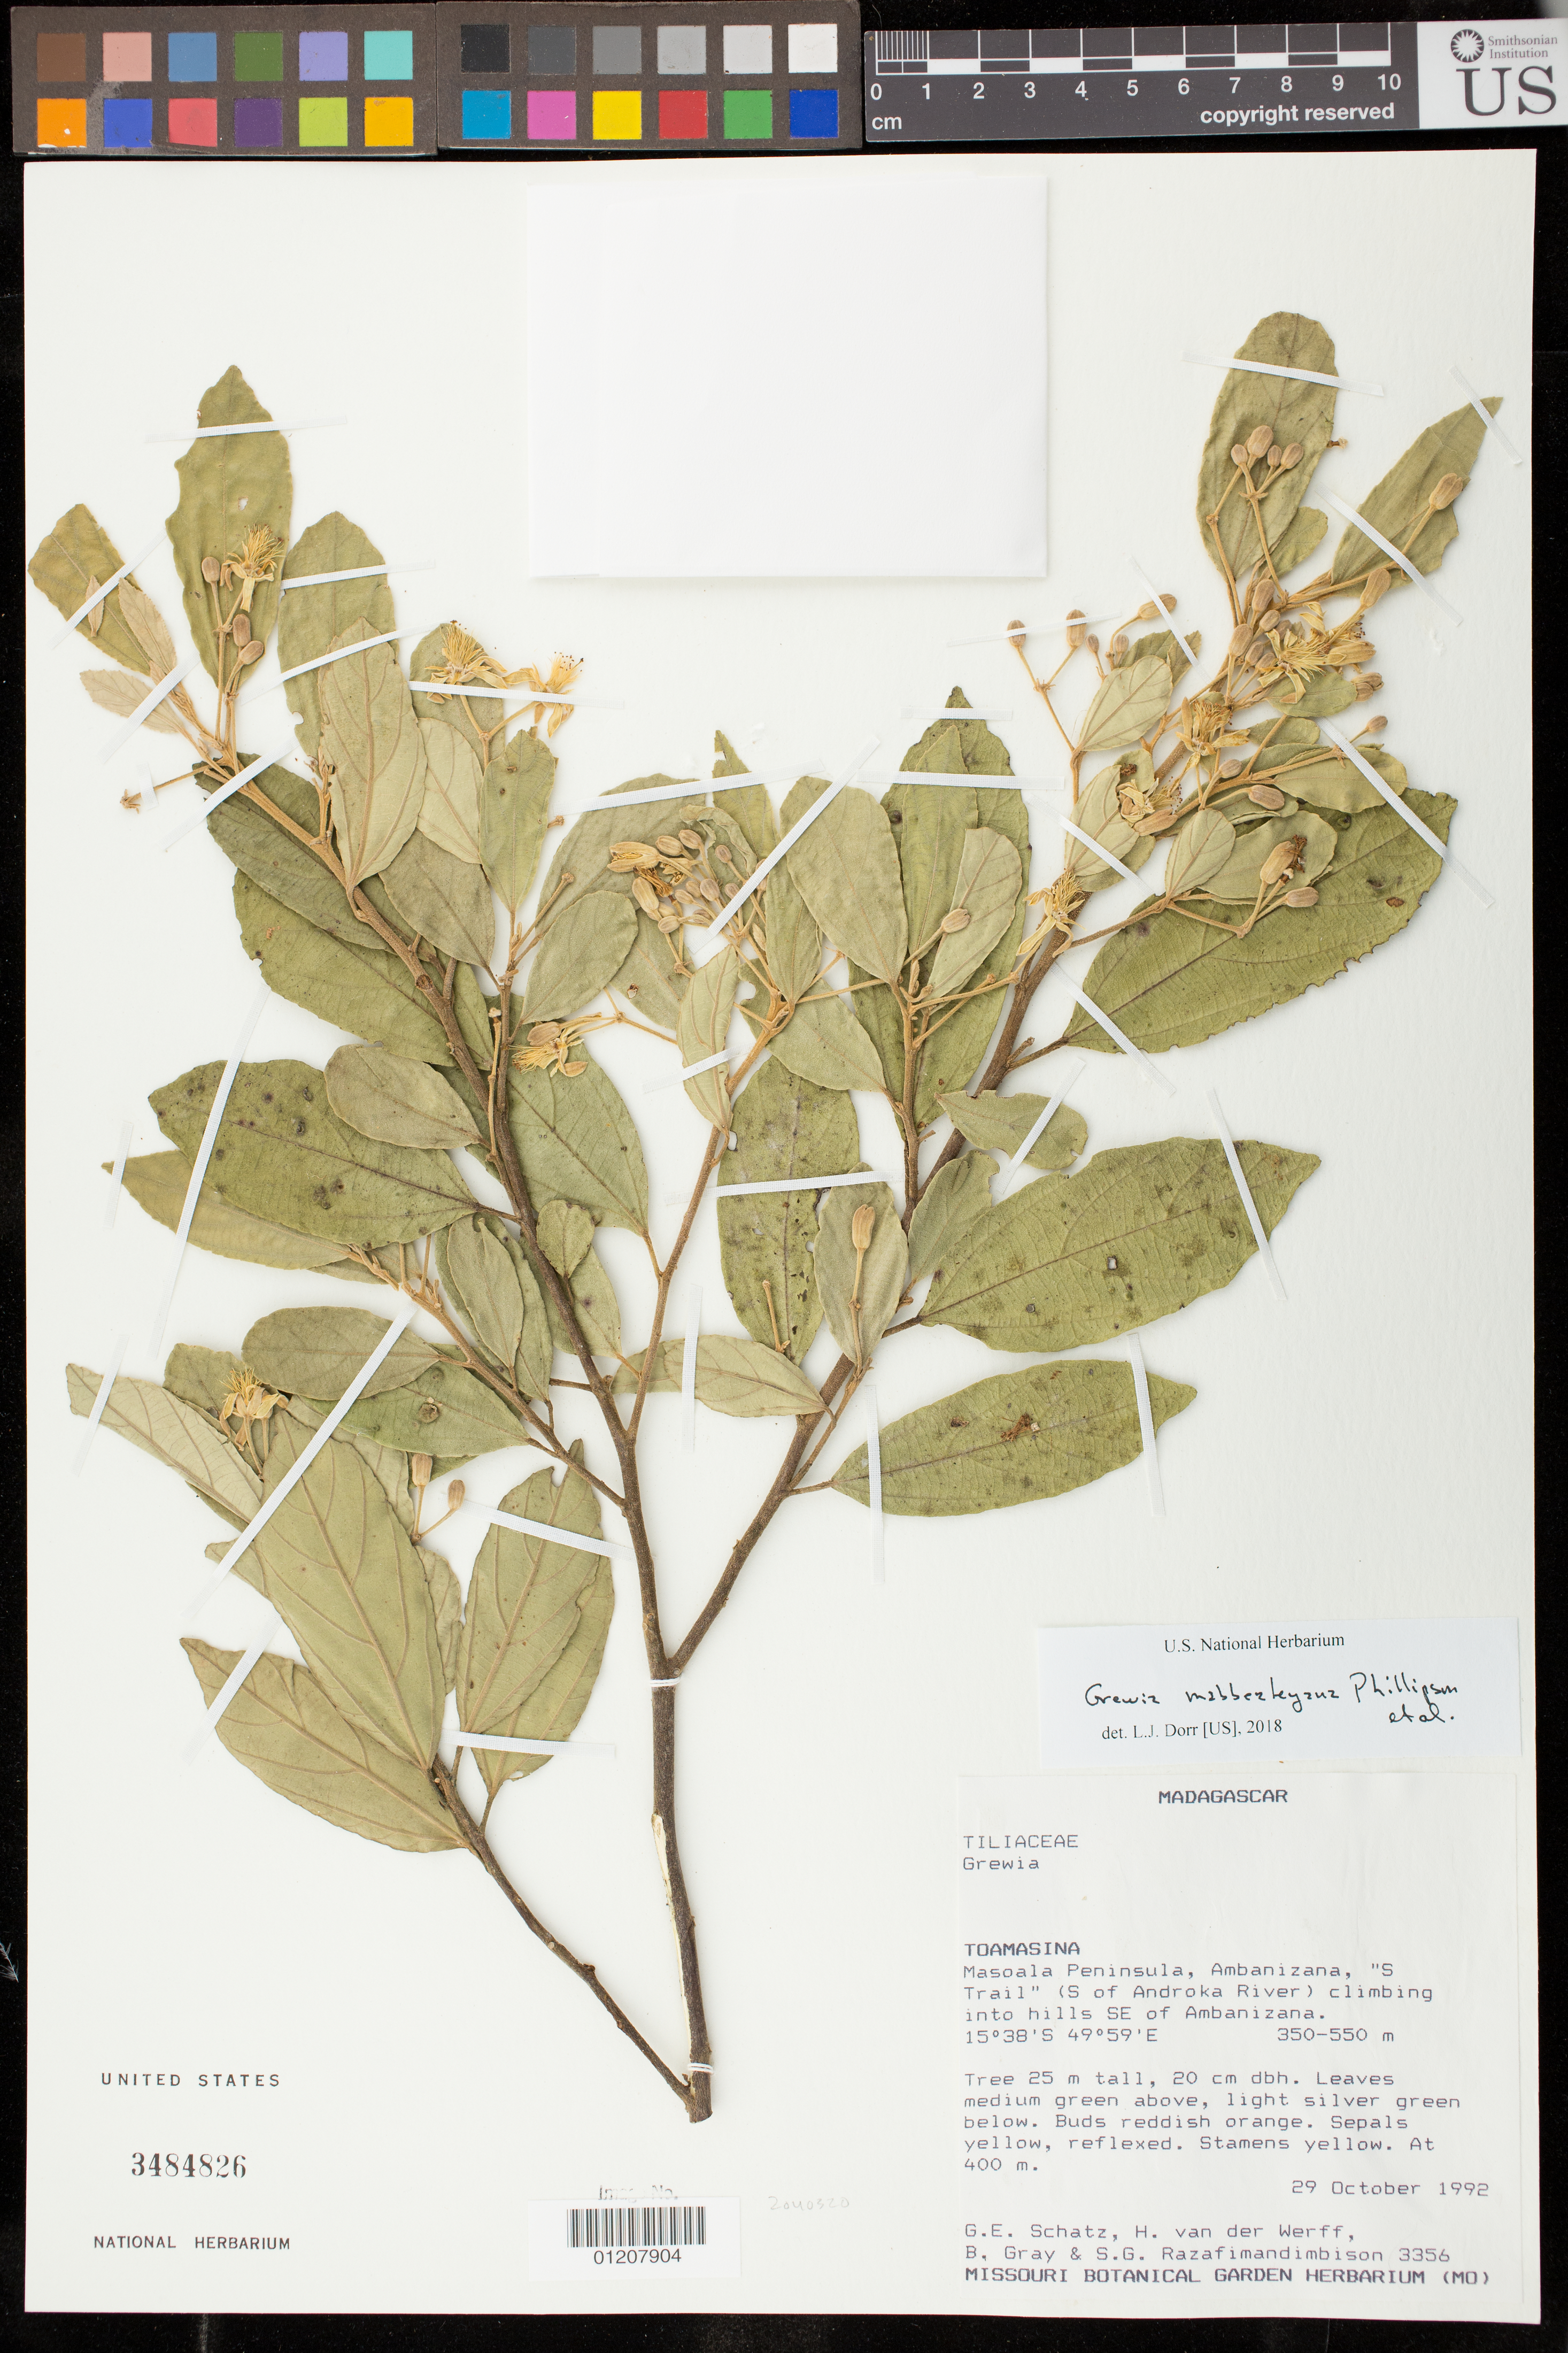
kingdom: Plantae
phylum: Tracheophyta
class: Magnoliopsida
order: Malvales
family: Malvaceae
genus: Grewia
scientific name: Grewia mabberleyana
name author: Phillipson et al.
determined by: Dorr, L. J., (BOT), Smithsonian Institution - National Museum of Natural History (UNITED STATES)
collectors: G. Schatz, H. van der Werff, B. Gray & S. Razafimandimbison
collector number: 3356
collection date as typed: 29 Oct 1992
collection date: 1992-10-29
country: Madagascar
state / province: Analanjirofo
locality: Toamasina. Masoala Peninsula, Ambanizana, "S Trail" (S of Androka River) climbing into hills SE of Ambanizana.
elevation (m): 400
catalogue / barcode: US 3484826